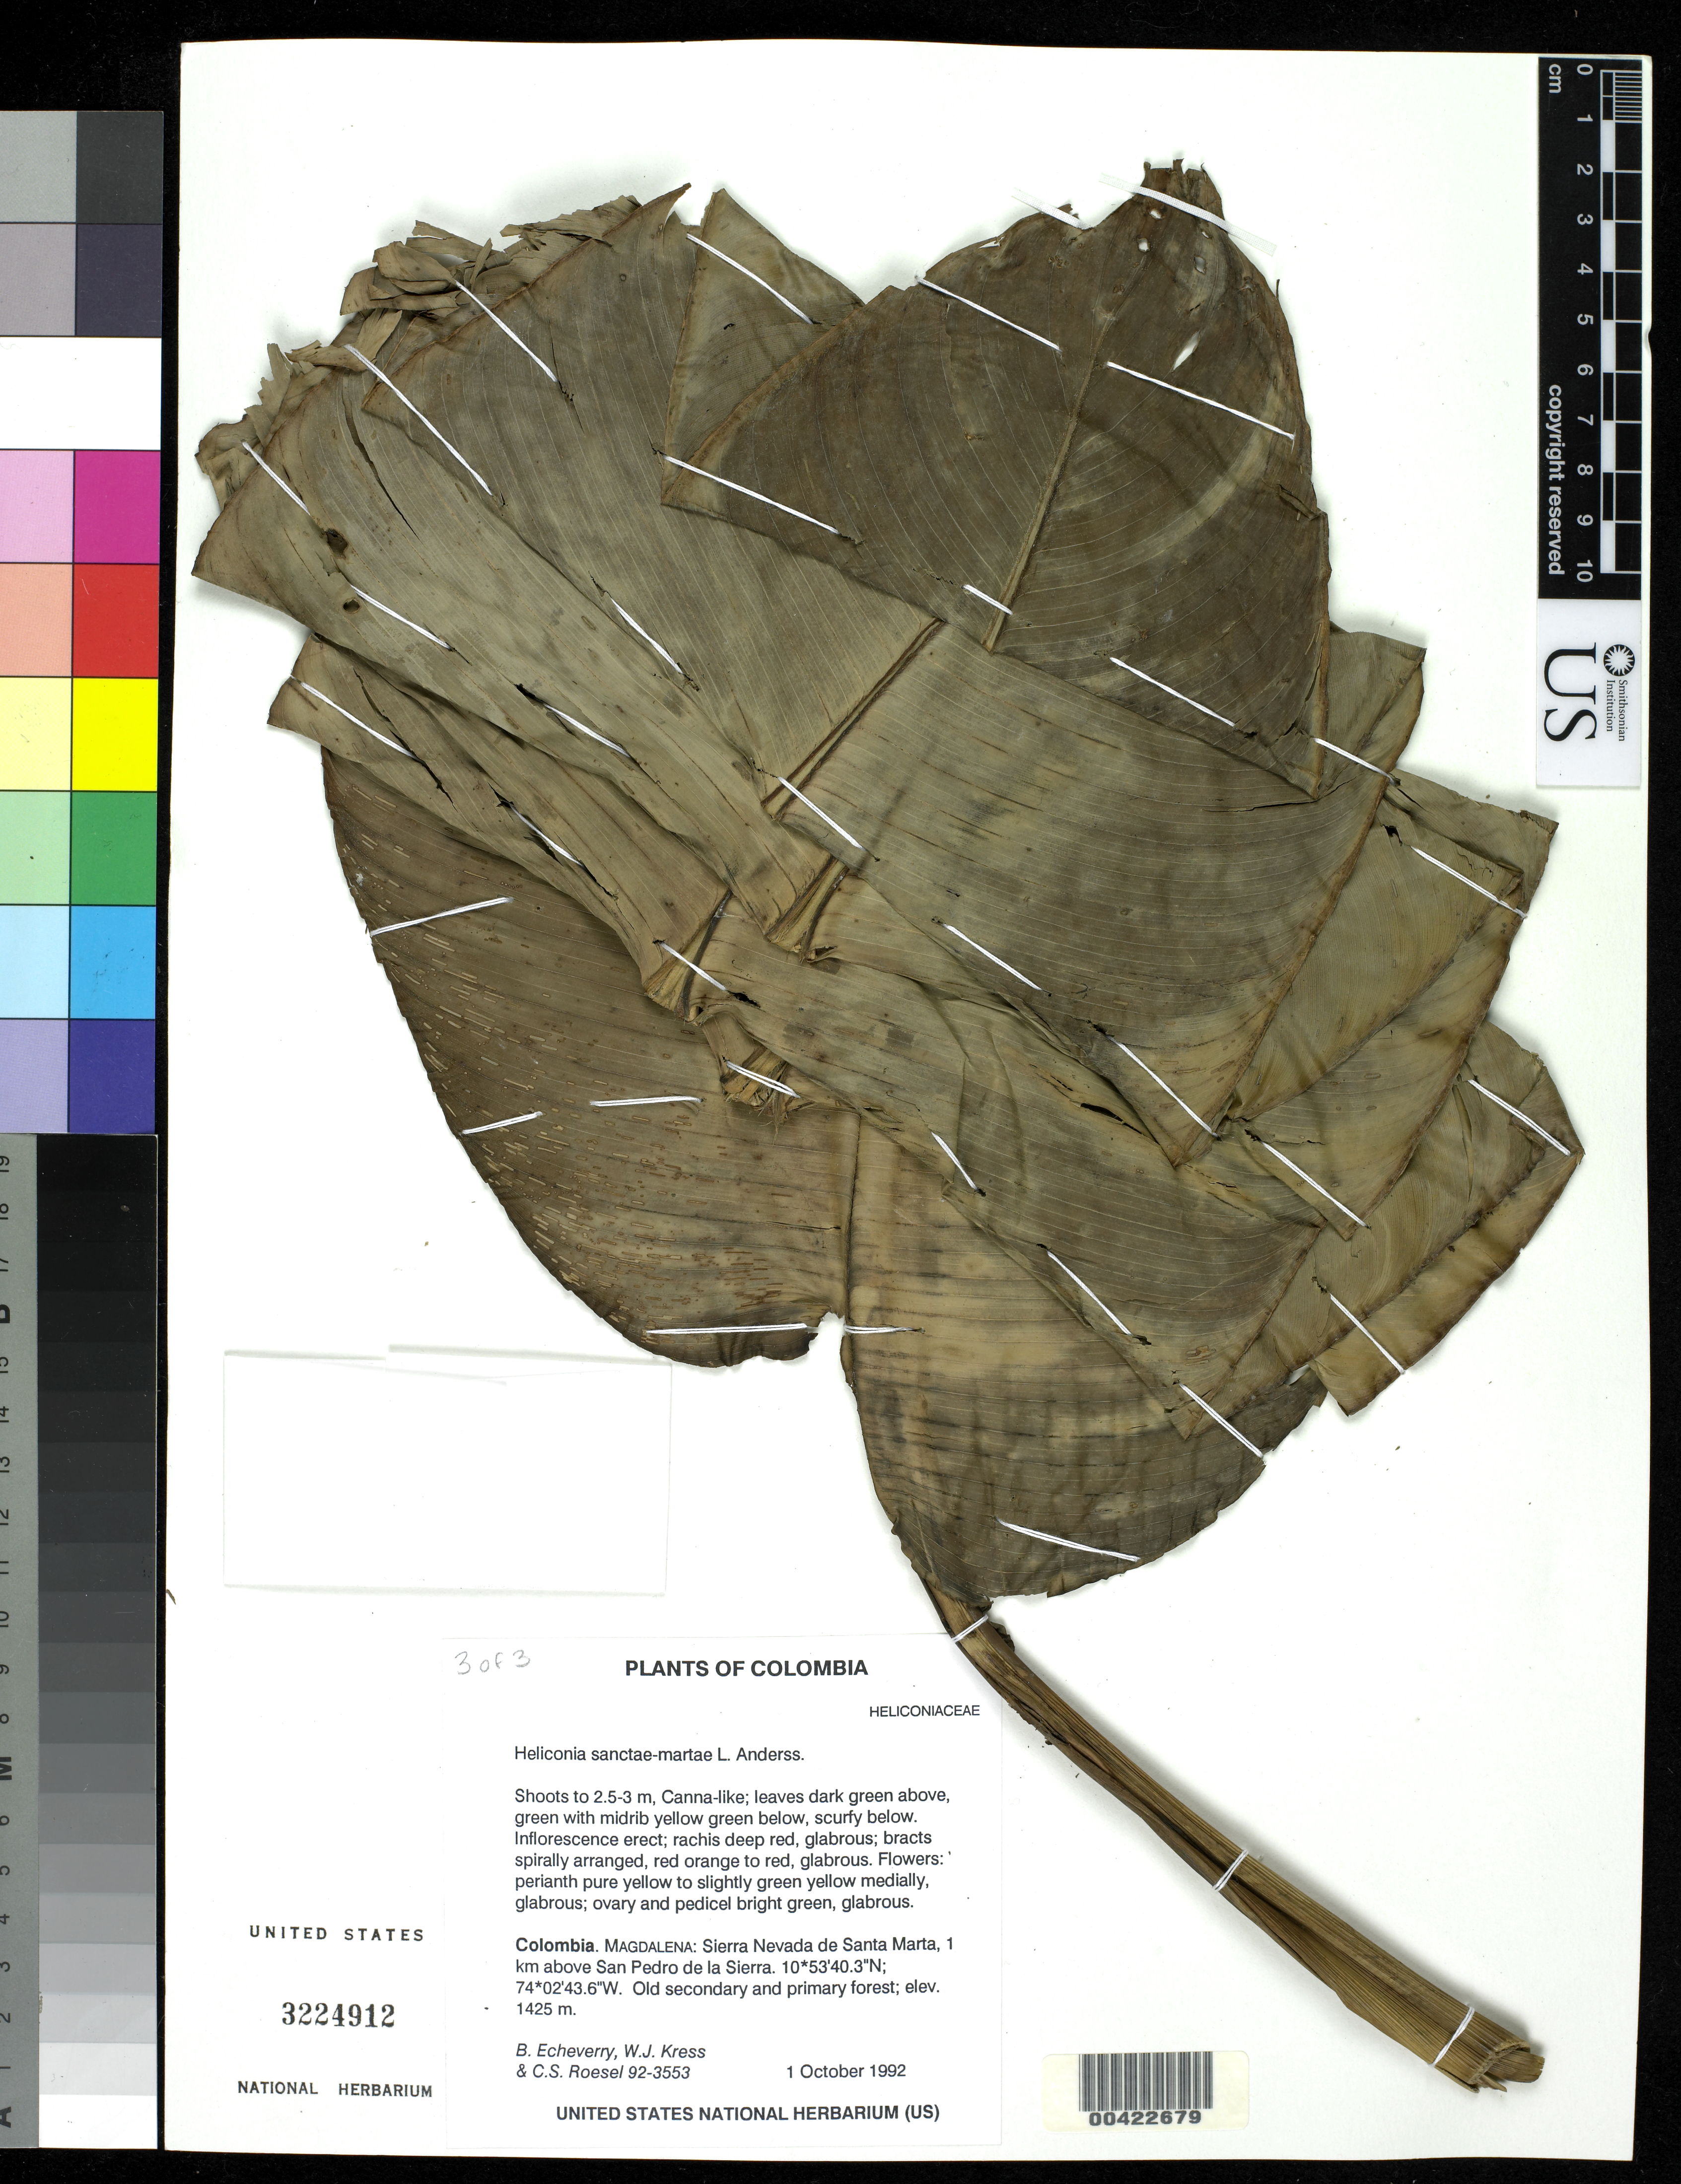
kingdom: Plantae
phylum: Tracheophyta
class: Liliopsida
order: Zingiberales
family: Heliconiaceae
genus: Heliconia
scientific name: Heliconia sanctae-martae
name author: L. Andersson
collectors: B. Echeverry, W. J. Kress & C. S. Roesel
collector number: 92-3553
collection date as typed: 01 Oct 1992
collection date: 1992-10-01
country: Colombia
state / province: Magdalena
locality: Sierra Nevada de Santa Marta, from San Pedro de La Sierra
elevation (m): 434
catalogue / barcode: US 3224912